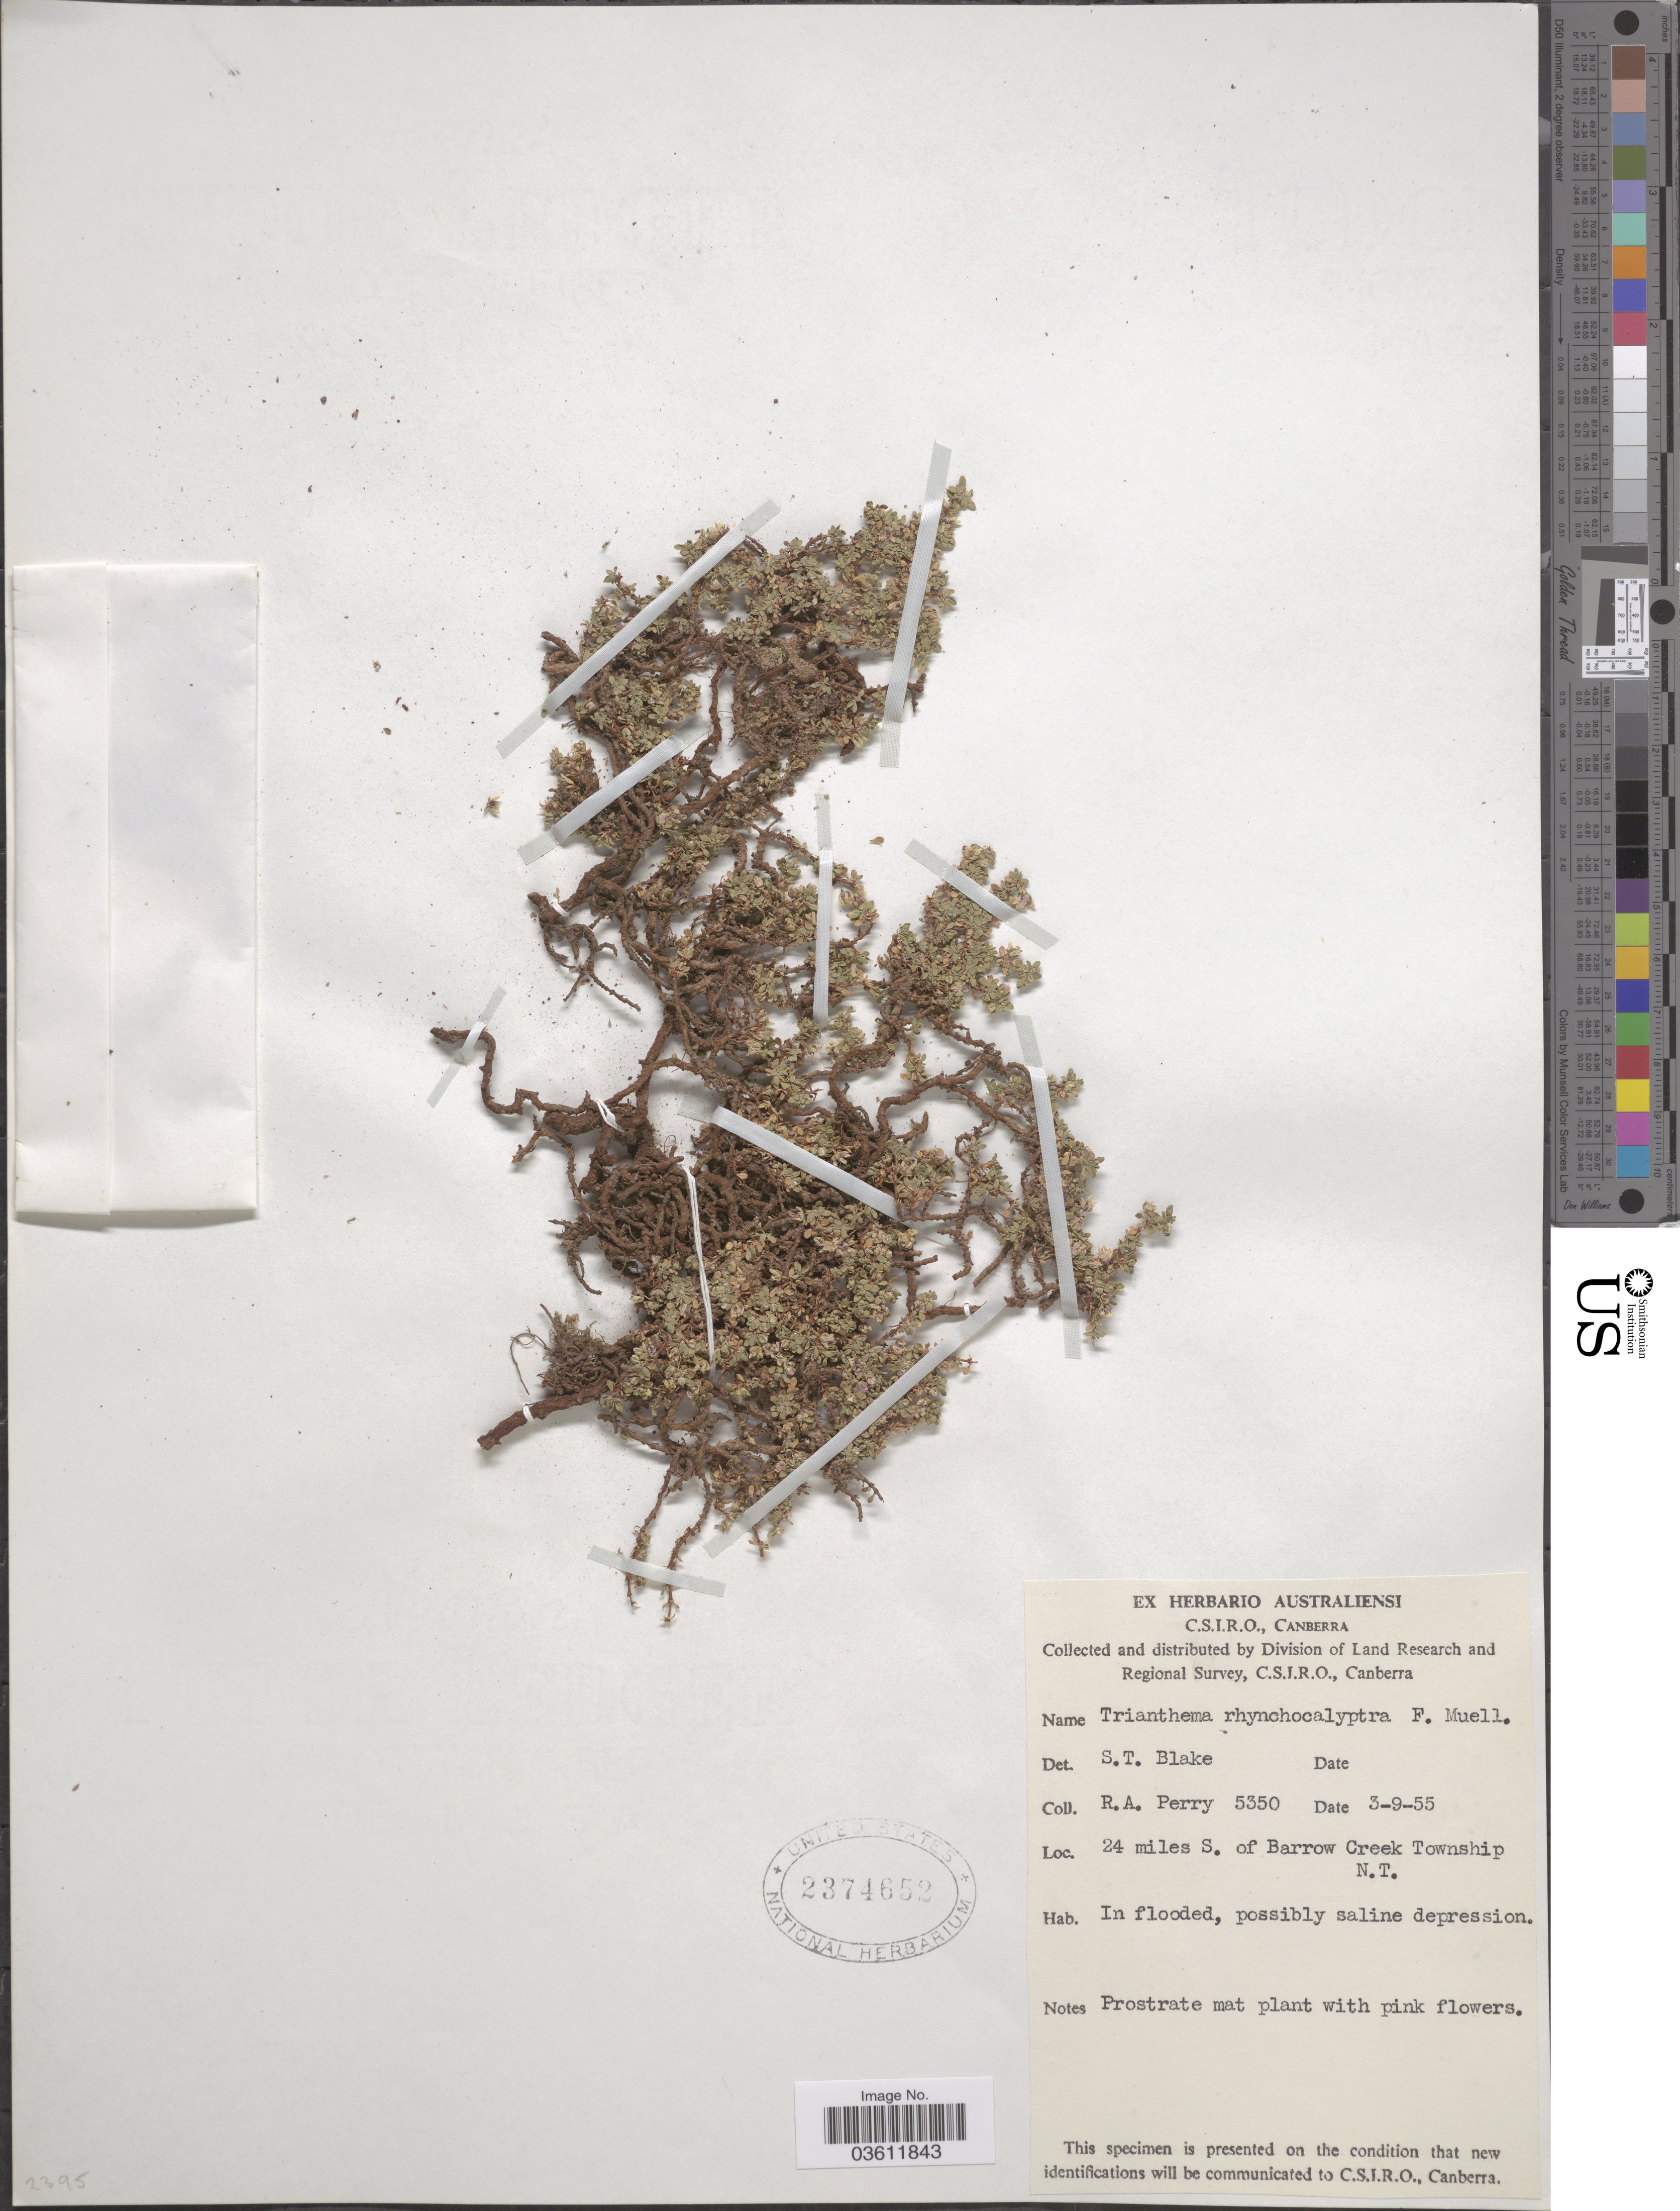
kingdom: Plantae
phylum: Tracheophyta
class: Magnoliopsida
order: Caryophyllales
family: Aizoaceae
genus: Trianthema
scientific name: Trianthema rhynchocalyptrum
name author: F. Muell.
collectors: Perry, R. A.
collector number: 5350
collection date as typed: Transcribed d/m/y: 3/9/55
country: Australia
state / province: Northern Territory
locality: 24 miles S. of Barrow Creek Township.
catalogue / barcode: US 2374652